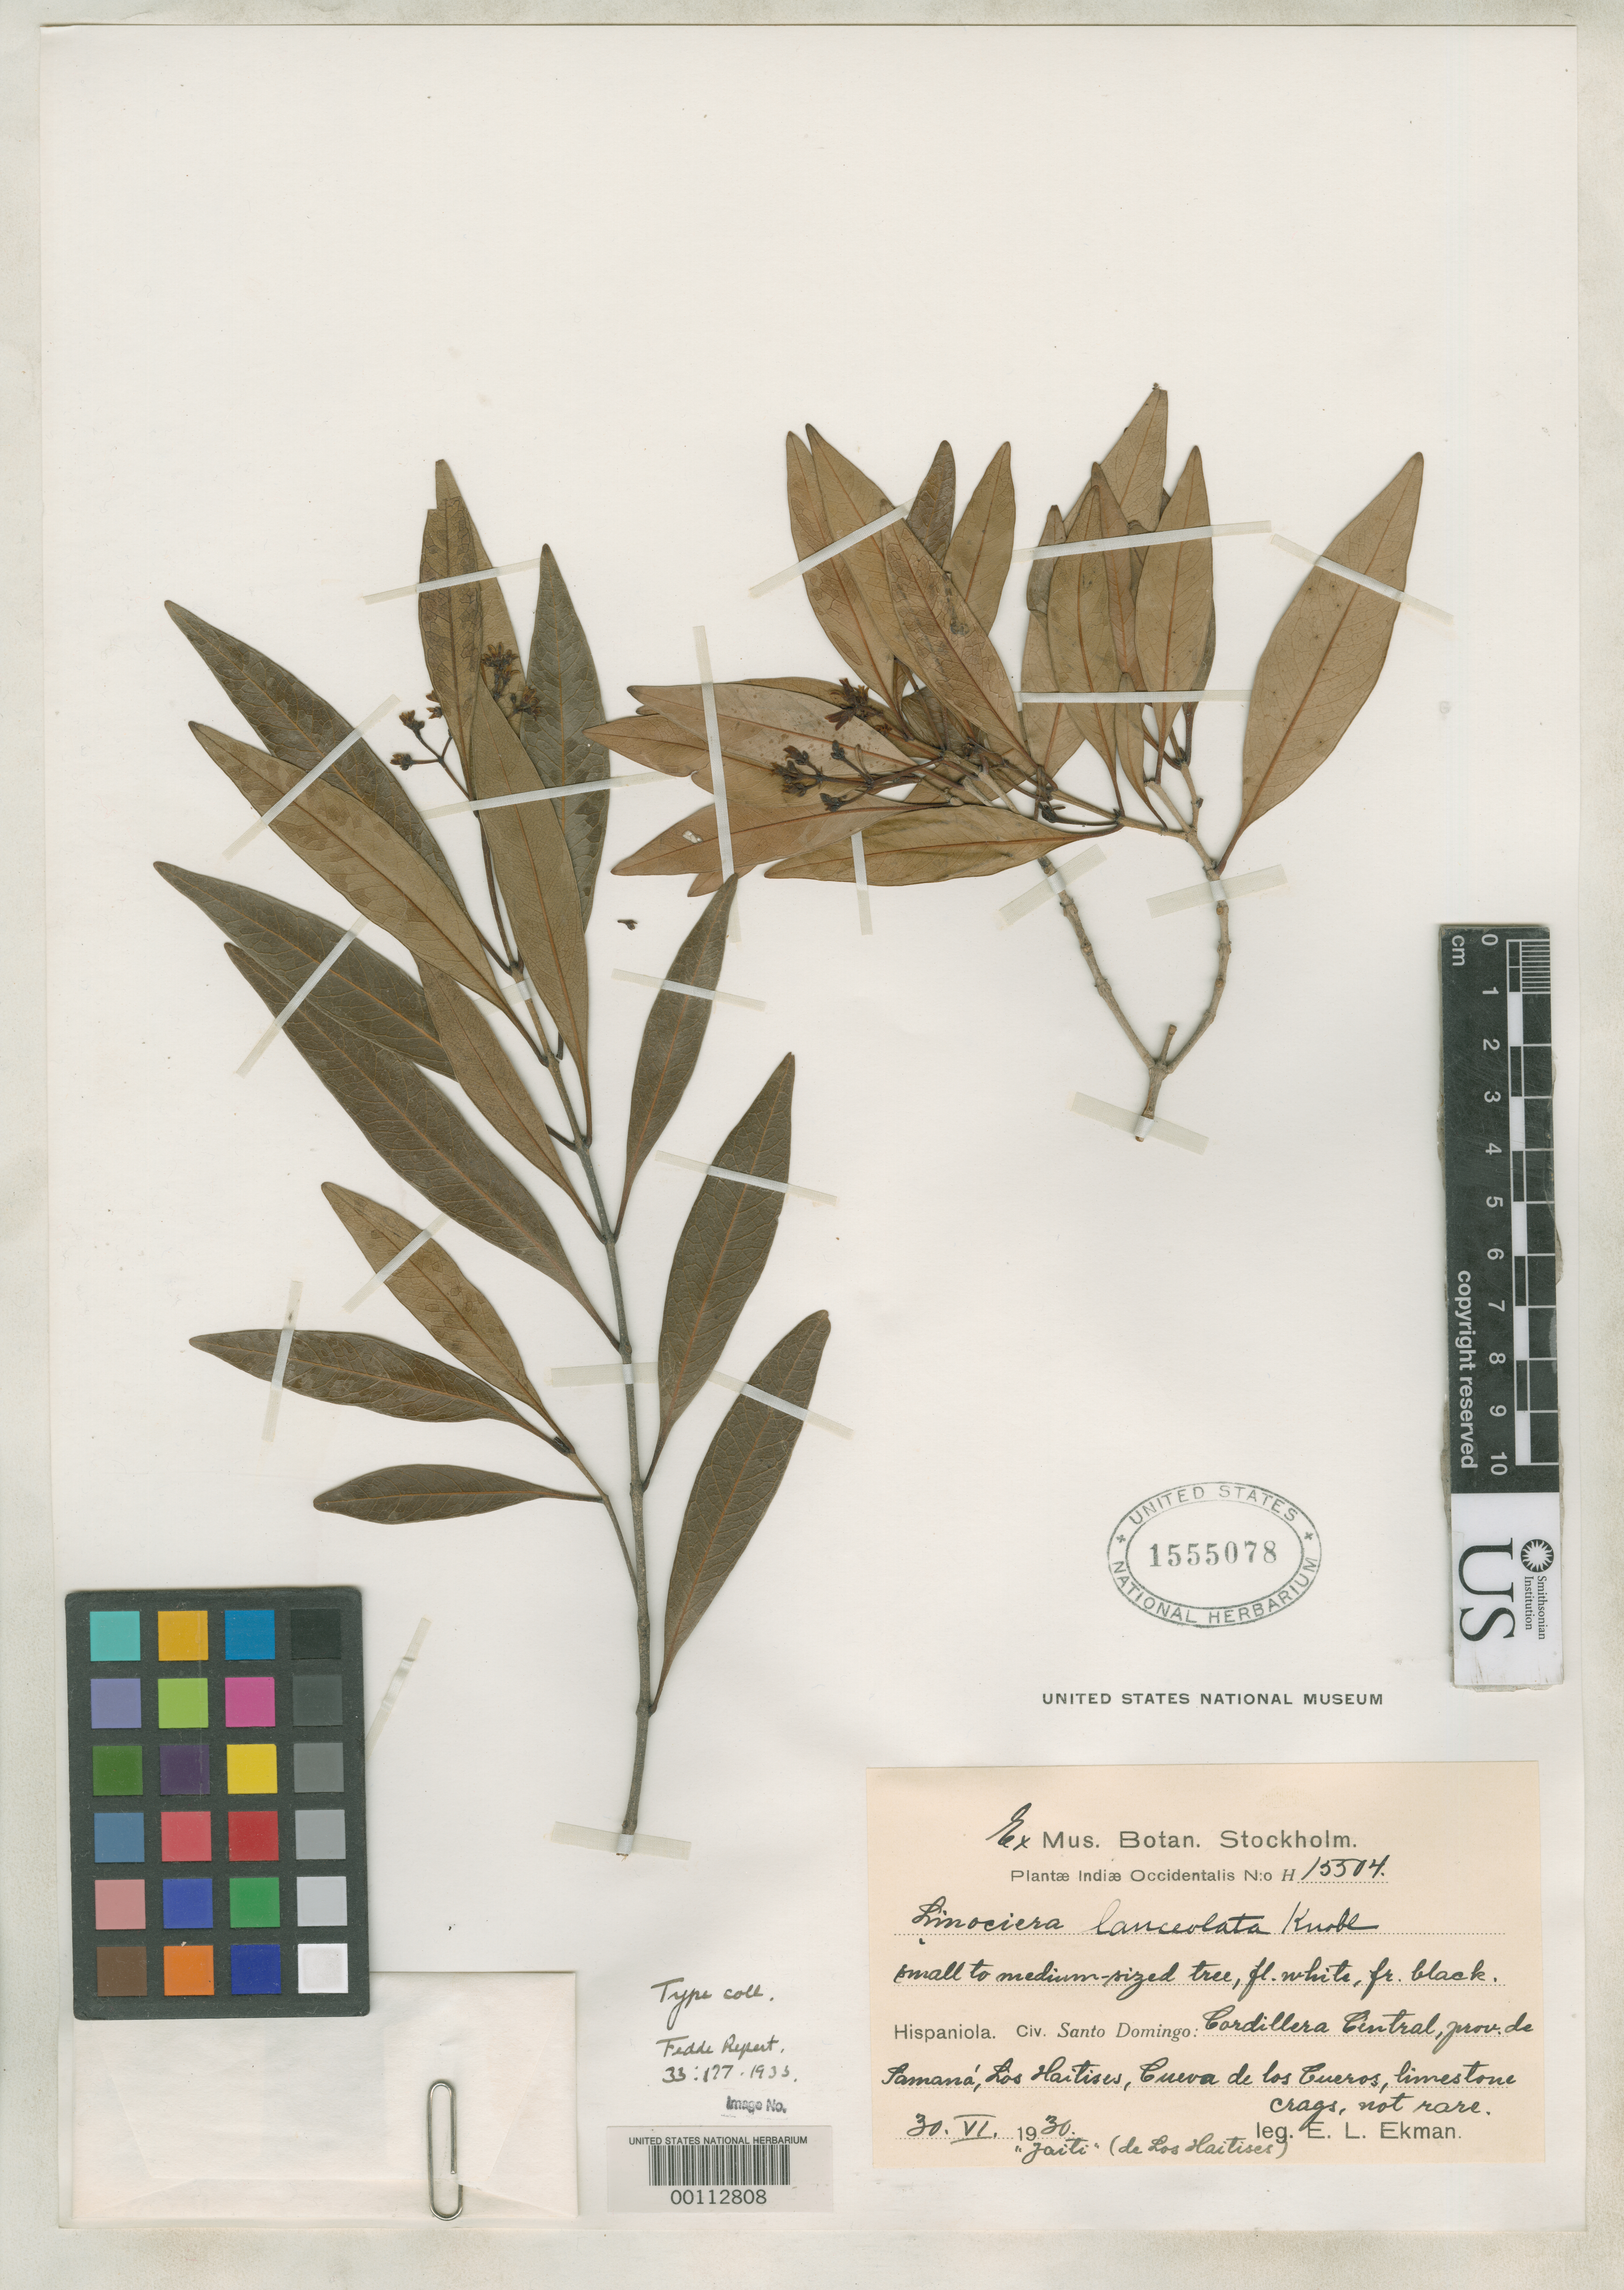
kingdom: Plantae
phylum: Tracheophyta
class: Magnoliopsida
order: Lamiales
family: Oleaceae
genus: Linociera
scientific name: Linociera lanceolata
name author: Knoblauch in O.C. Schmidt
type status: Isotype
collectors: E. L. Ekman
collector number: H 15504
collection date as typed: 30 Jun 1930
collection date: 1930-06-30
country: Dominican Republic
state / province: Samaná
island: Hispaniola Island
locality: Los Haitises.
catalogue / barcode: US 1555078